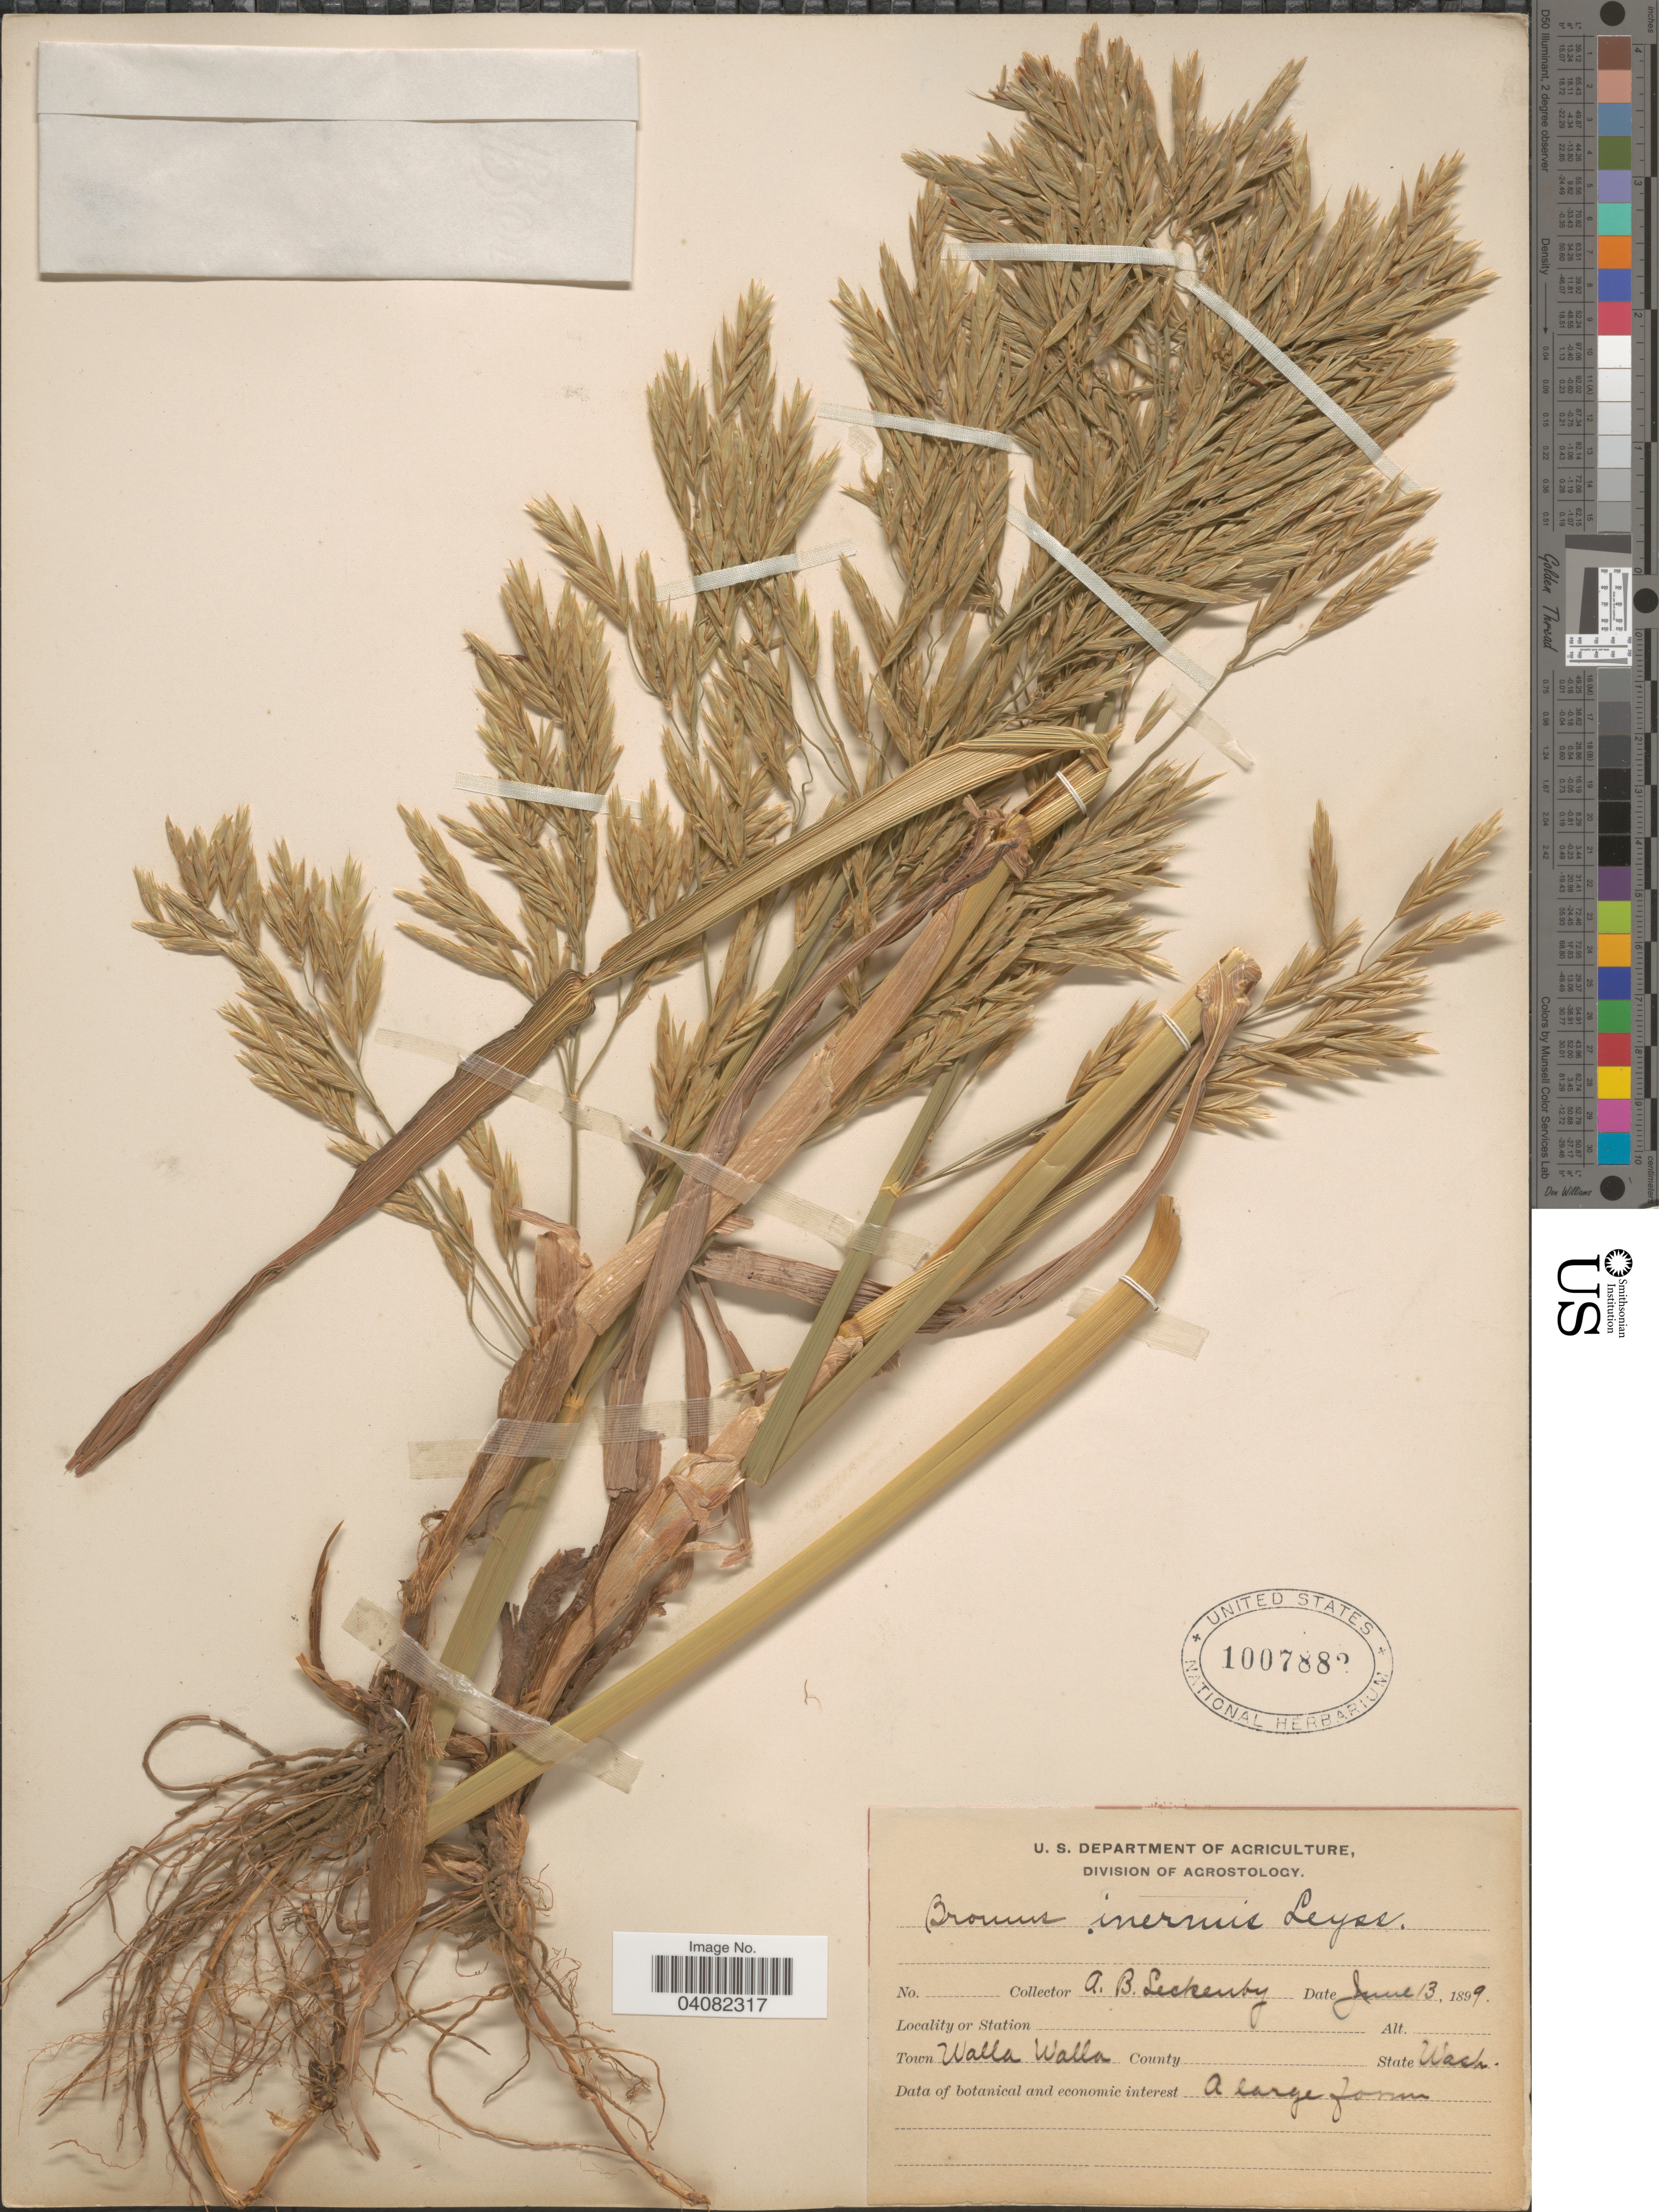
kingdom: Plantae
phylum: Tracheophyta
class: Liliopsida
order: Poales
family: Poaceae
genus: Bromus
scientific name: Bromus inermis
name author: Leyss.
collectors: A. Leckenby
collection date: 1899-06-13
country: United States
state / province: Washington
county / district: Walla Walla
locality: Town Walla Walla.